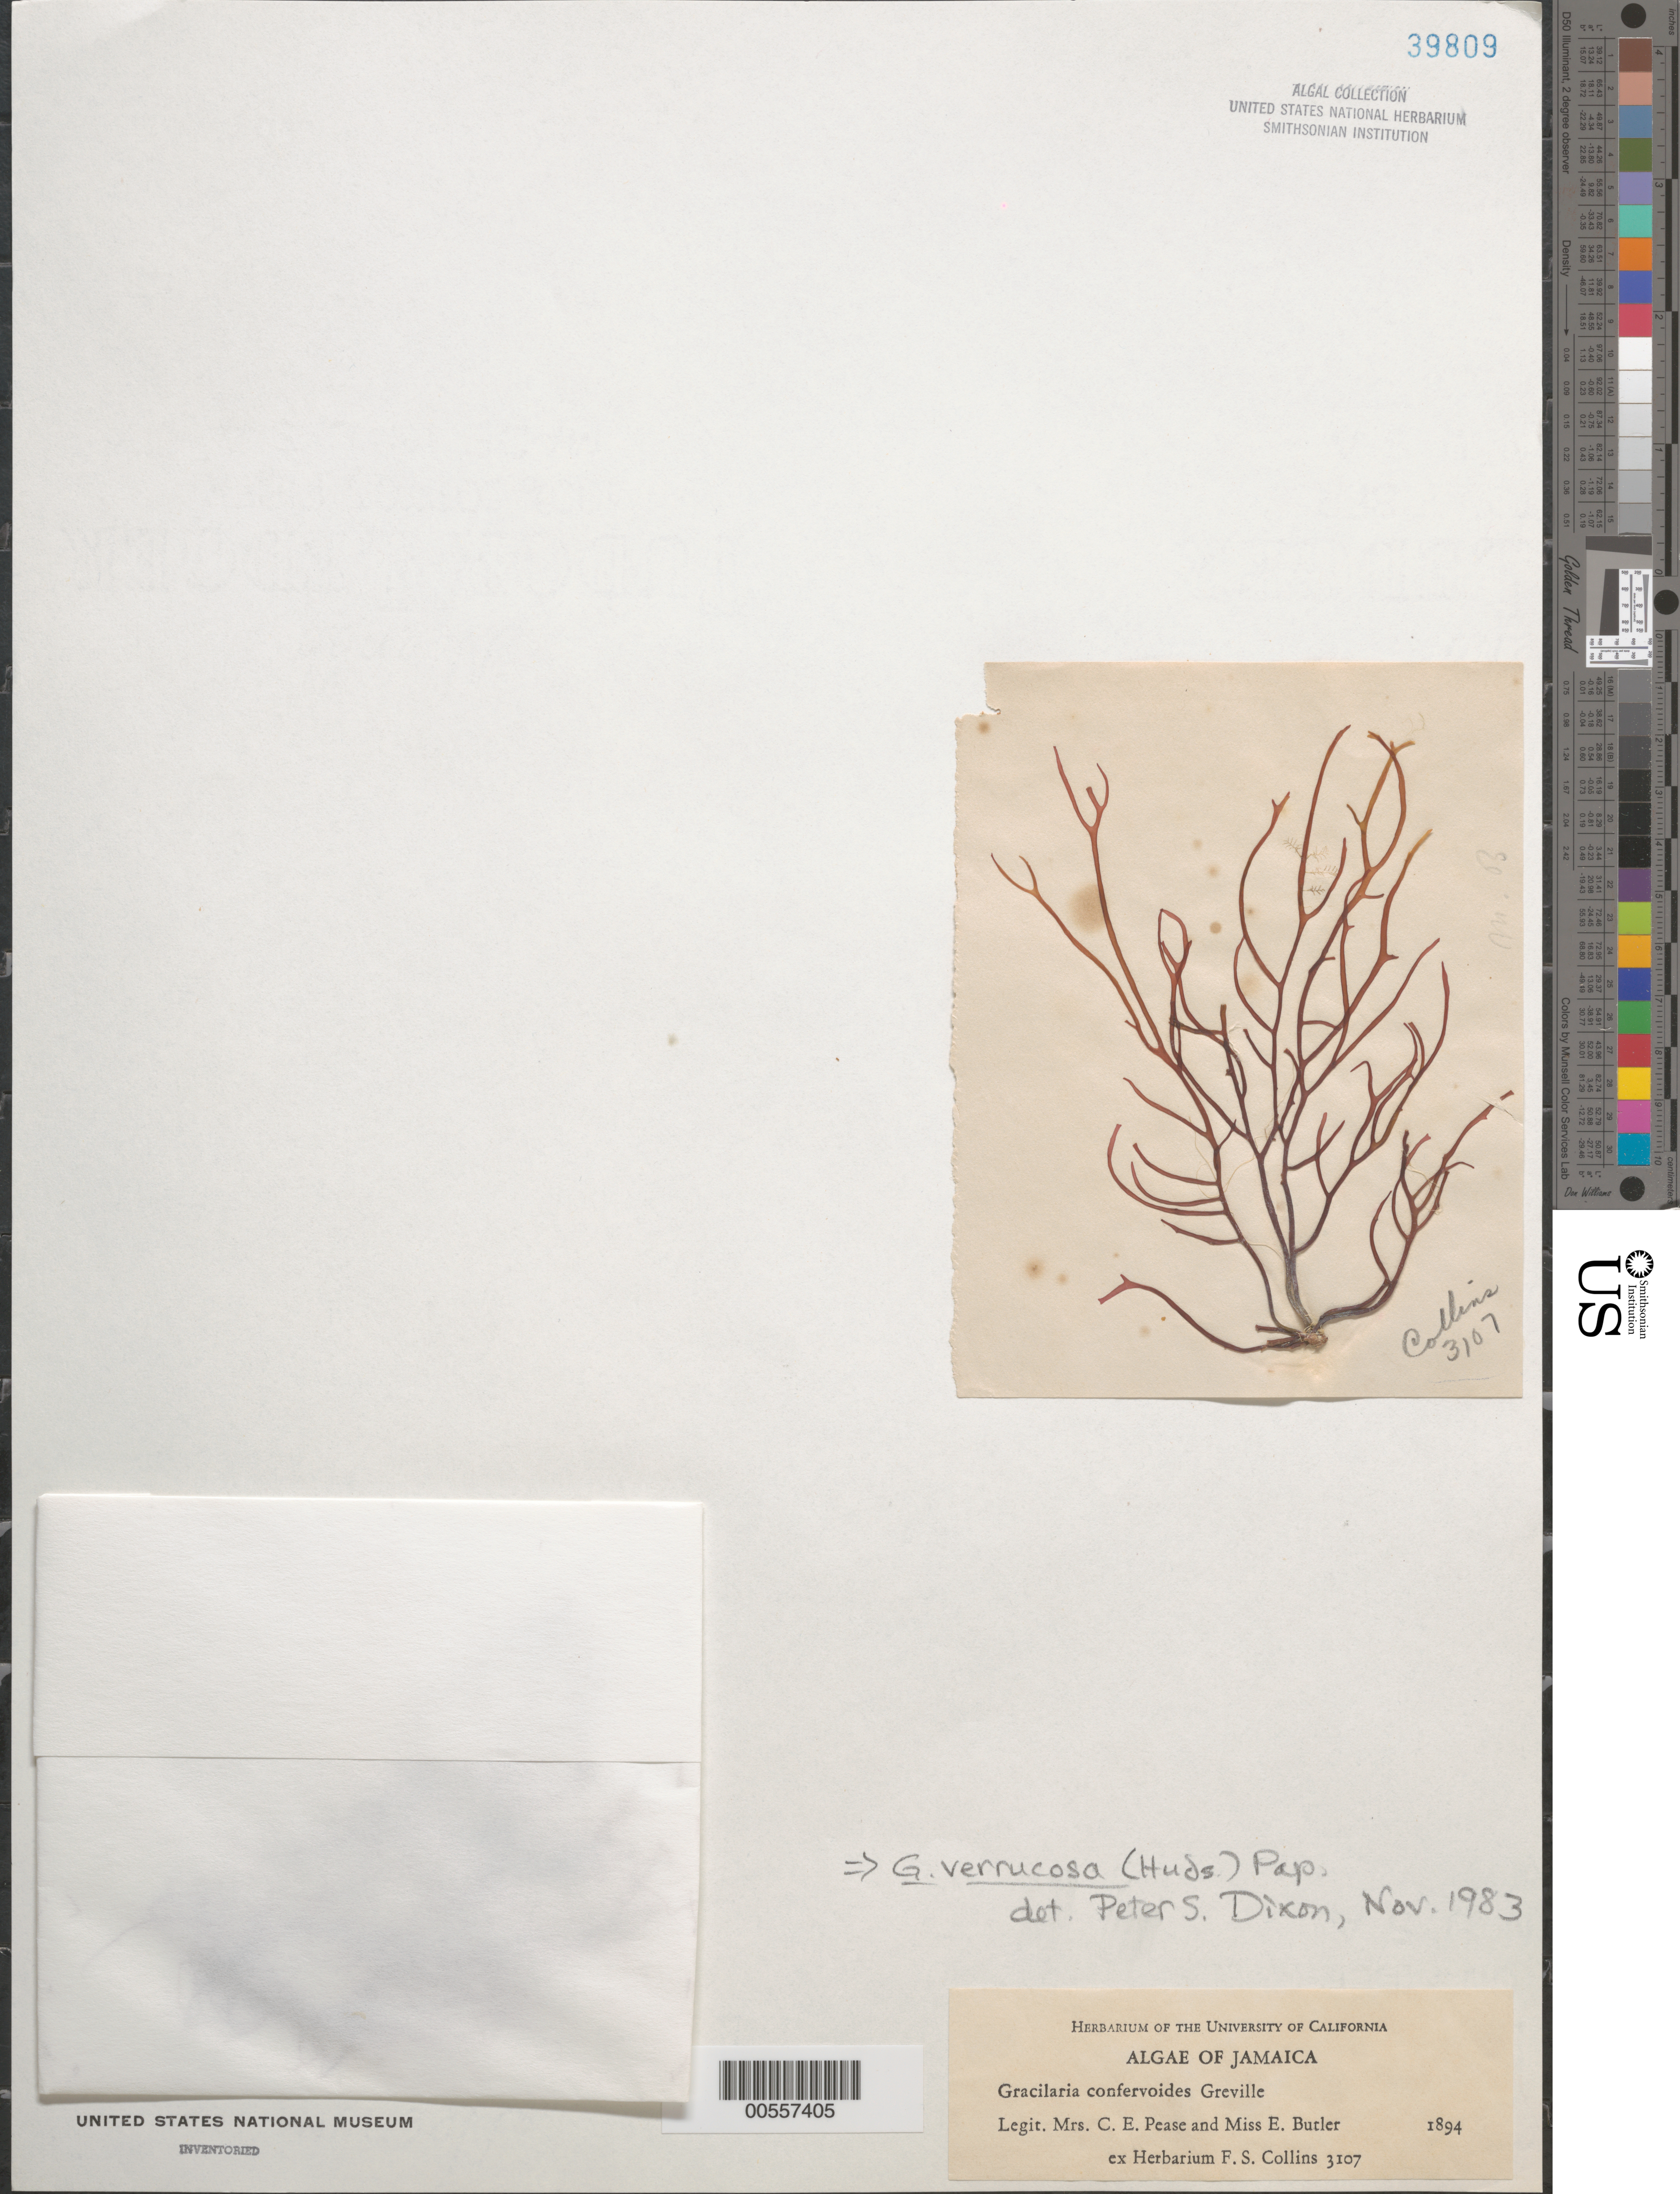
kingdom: Plantae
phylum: Rhodophyta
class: Florideophyceae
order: Gracilariales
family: Gracilariaceae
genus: Gracilariopsis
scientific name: Gracilariopsis longissima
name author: (S.G. Gmel.) Steentoft et al.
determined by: Algae name updating Project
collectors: C. Pease & E. Butler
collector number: FCC 3107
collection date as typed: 1894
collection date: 1894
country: Jamaica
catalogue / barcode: US 39809